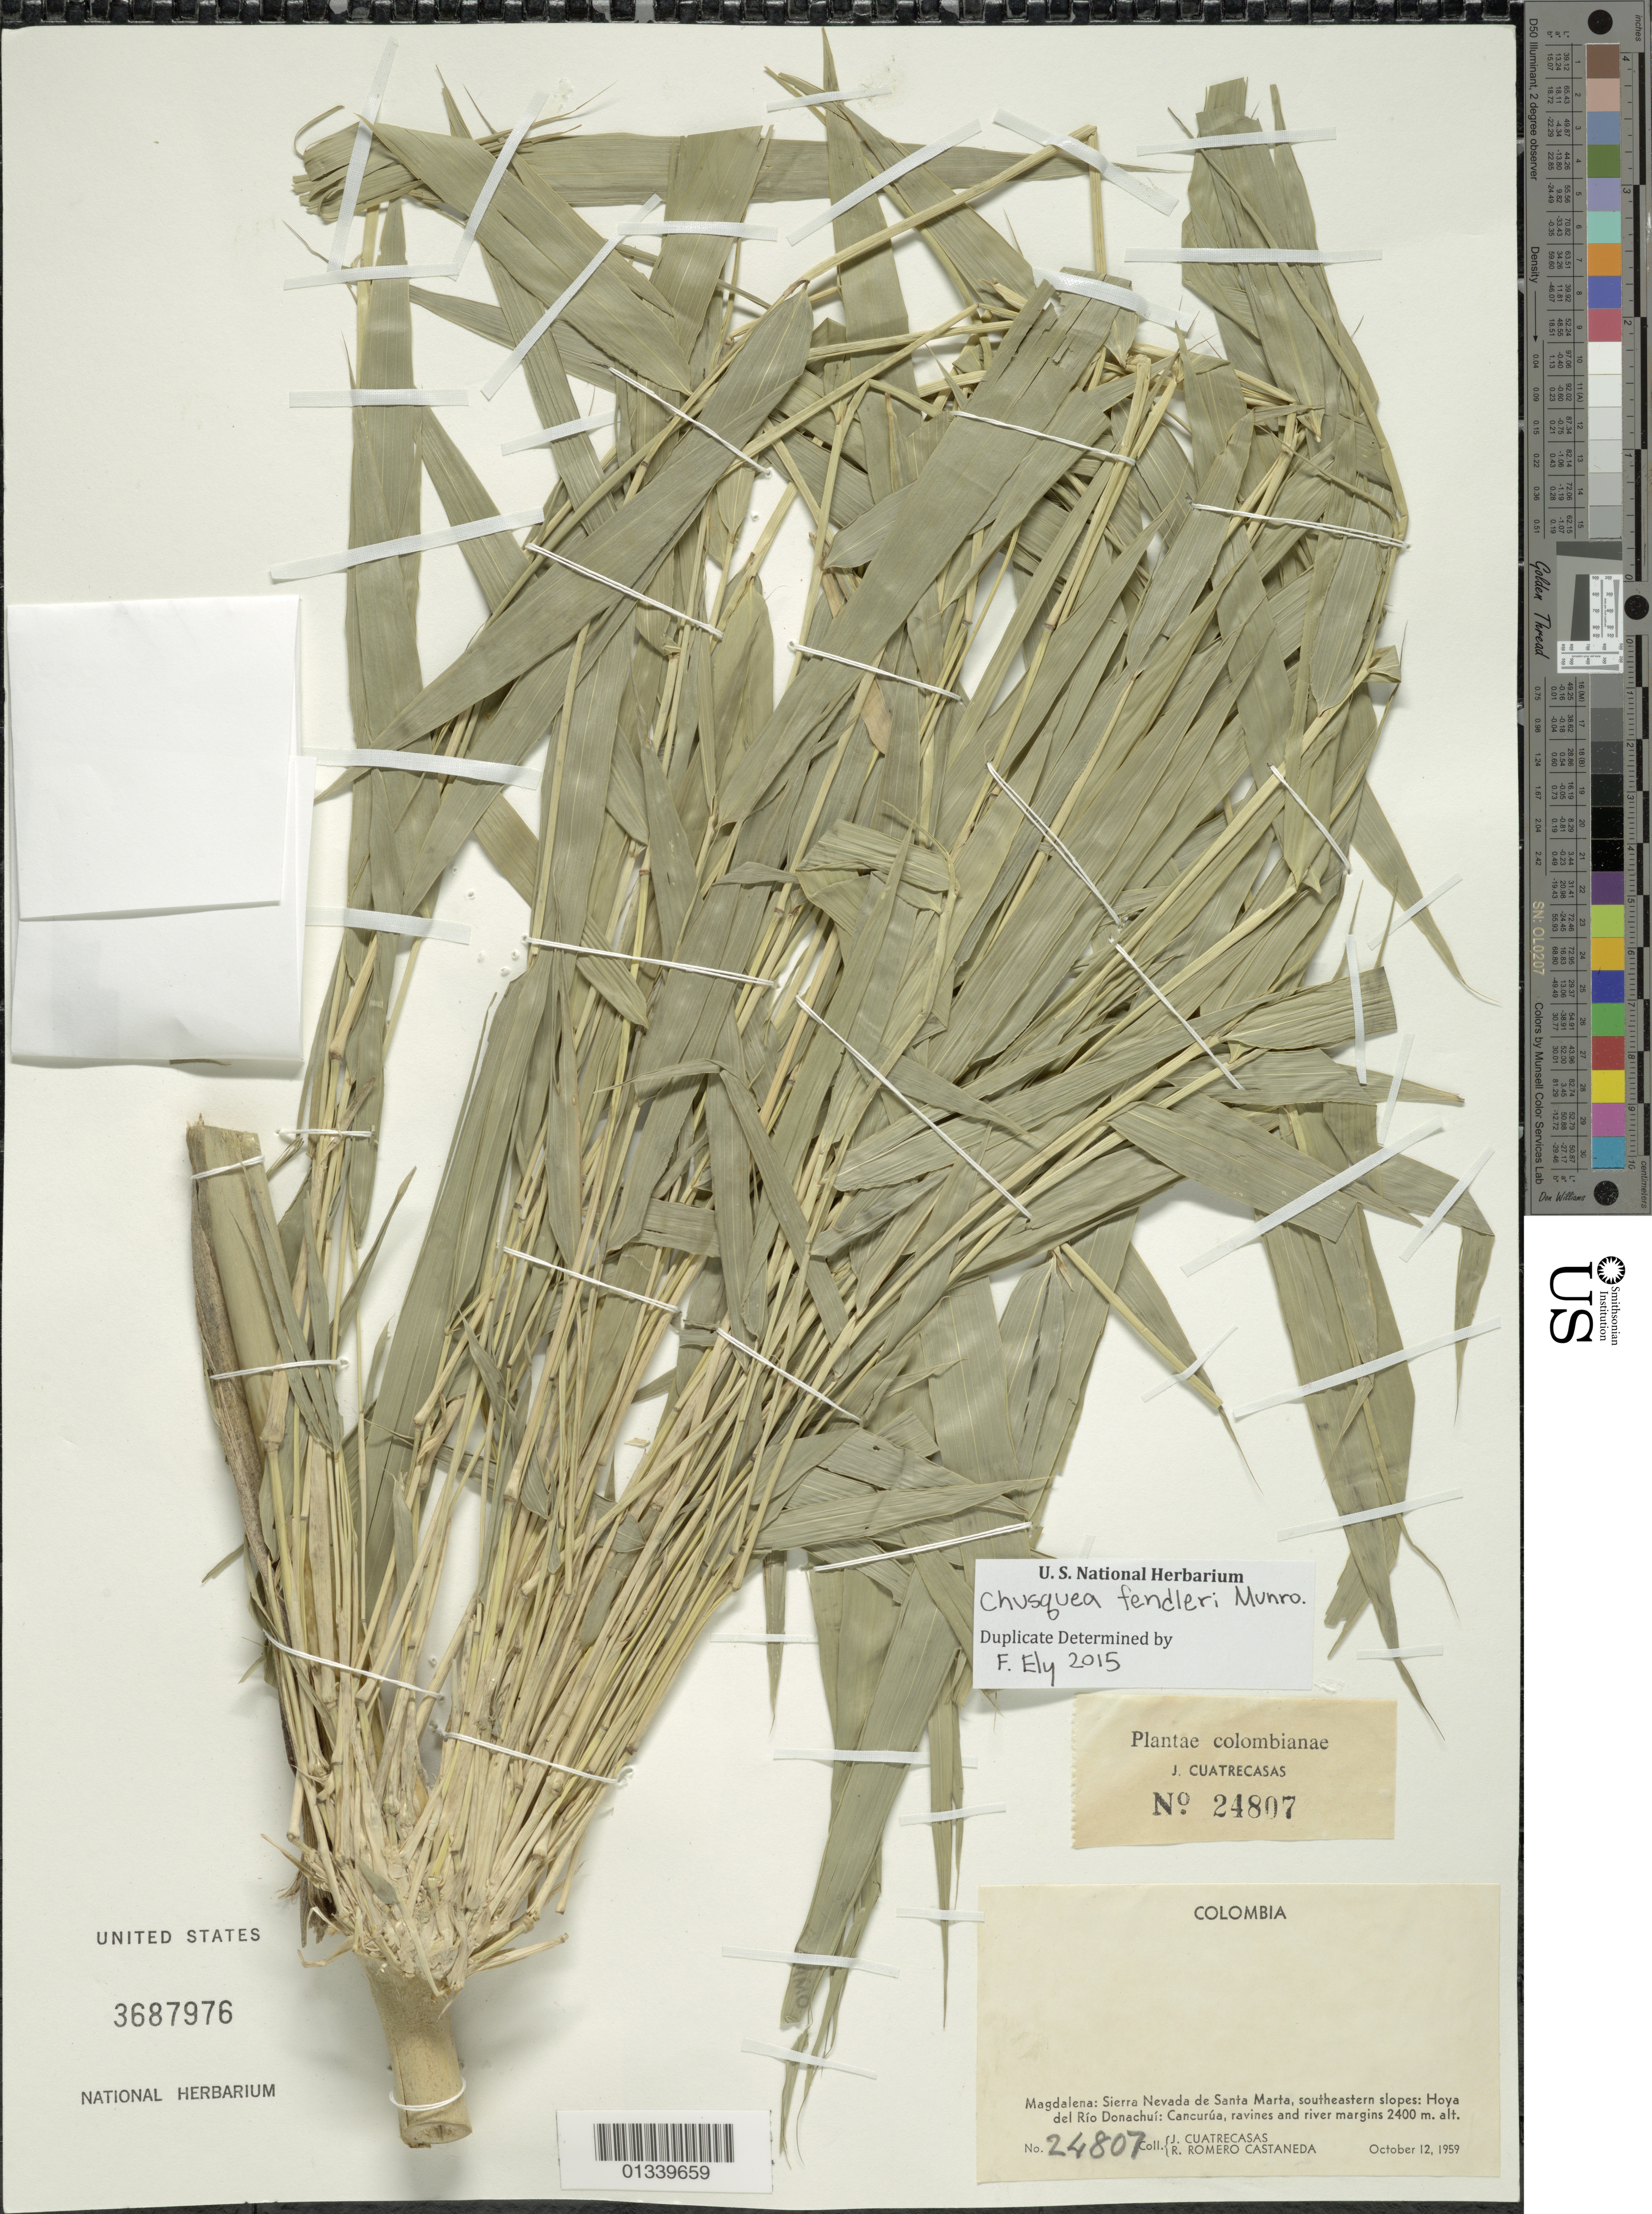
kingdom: Plantae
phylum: Tracheophyta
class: Liliopsida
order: Poales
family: Poaceae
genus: Chusquea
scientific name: Chusquea fendleri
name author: Munro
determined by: Ely, Francesca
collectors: J. Cuatrecasas & R. Romero Castañeda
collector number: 24807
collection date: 1959-10-12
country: Colombia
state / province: Magdalena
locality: Sierra Nevada de Santa Marta, southeastern slopes: Hoya del Rio Donachui: Cancurua.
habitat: Ravines and river margins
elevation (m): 2400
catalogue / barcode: US 3687976